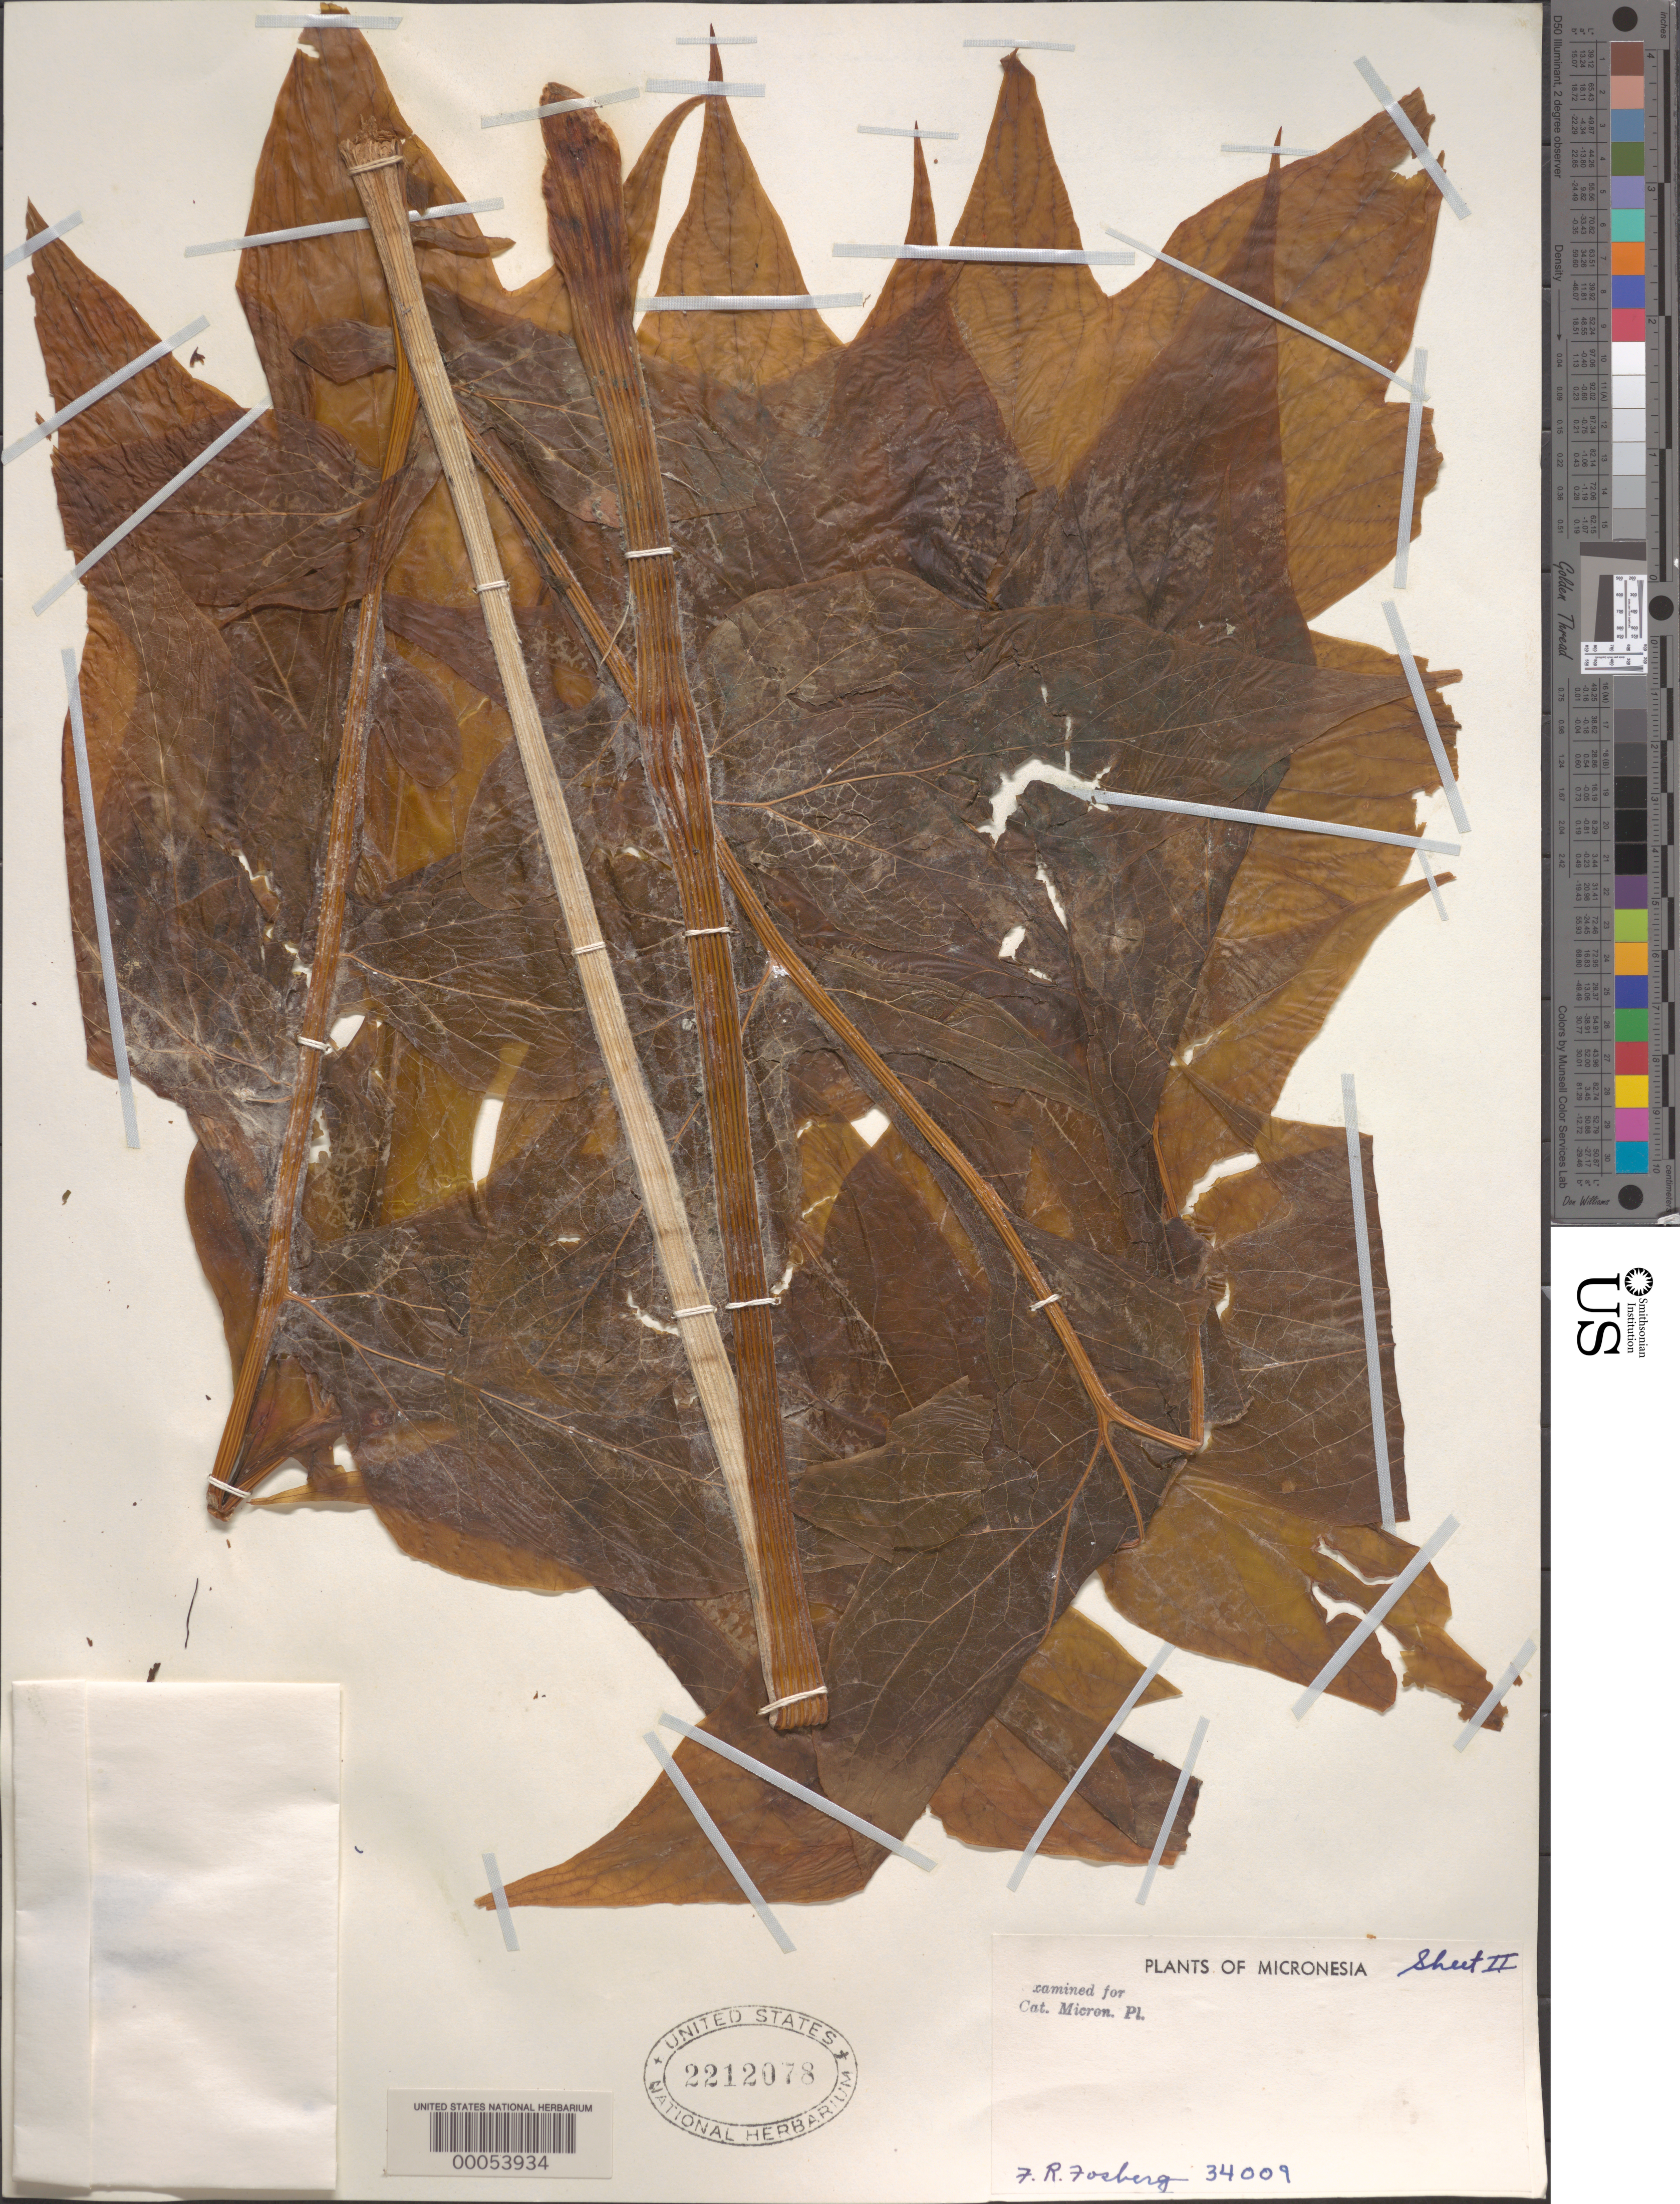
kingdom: Plantae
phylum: Tracheophyta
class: Liliopsida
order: Dioscoreales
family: Dioscoreaceae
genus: Tacca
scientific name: Tacca leontopetaloides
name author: (L.) Kuntze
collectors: F. R. Fosberg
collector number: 34009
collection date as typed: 06 Jan 1952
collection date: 1952-01-06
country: Marshall Islands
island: Lae Atoll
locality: Lae Islet, from slope of taro pit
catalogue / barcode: US 2212078